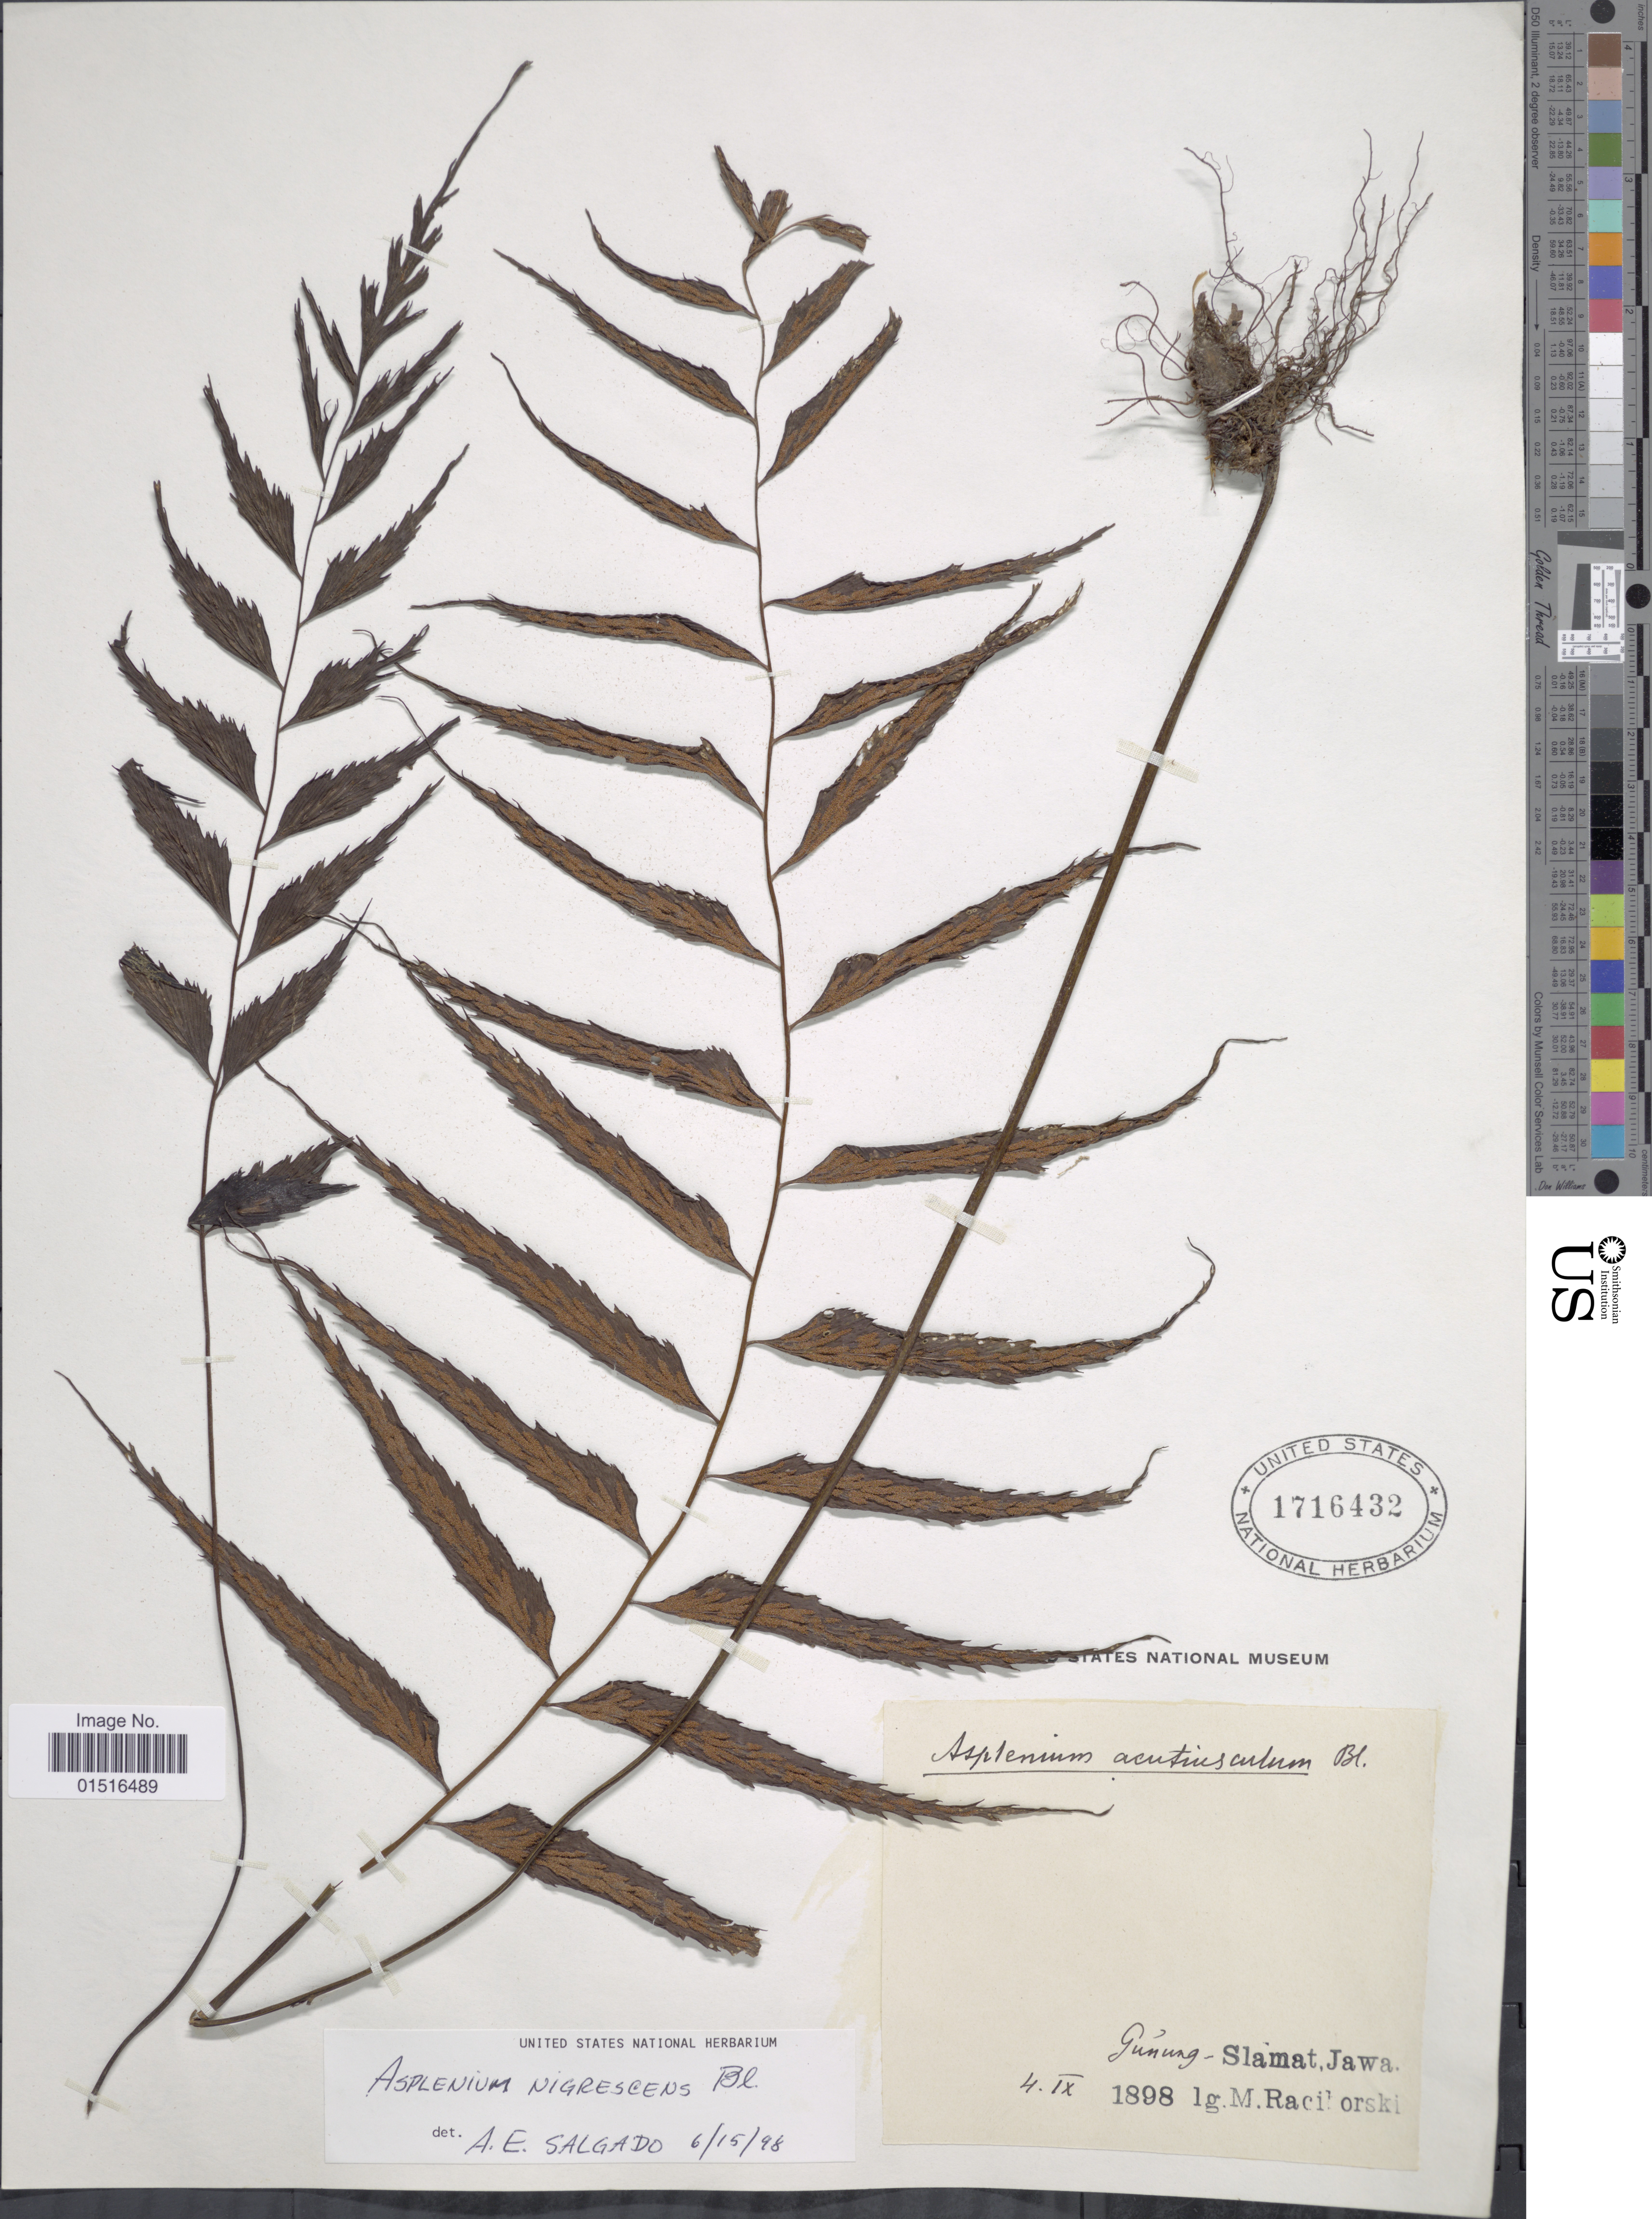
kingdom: Plantae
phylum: Tracheophyta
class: Polypodiopsida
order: Polypodiales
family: Aspleniaceae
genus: Asplenium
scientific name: Asplenium lepturus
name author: J. Sm. ex C. Presl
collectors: M. Raciborski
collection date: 1898-09-04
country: Indonesia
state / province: Java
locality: Gunung-Slamat, Jawa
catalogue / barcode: US 1716432